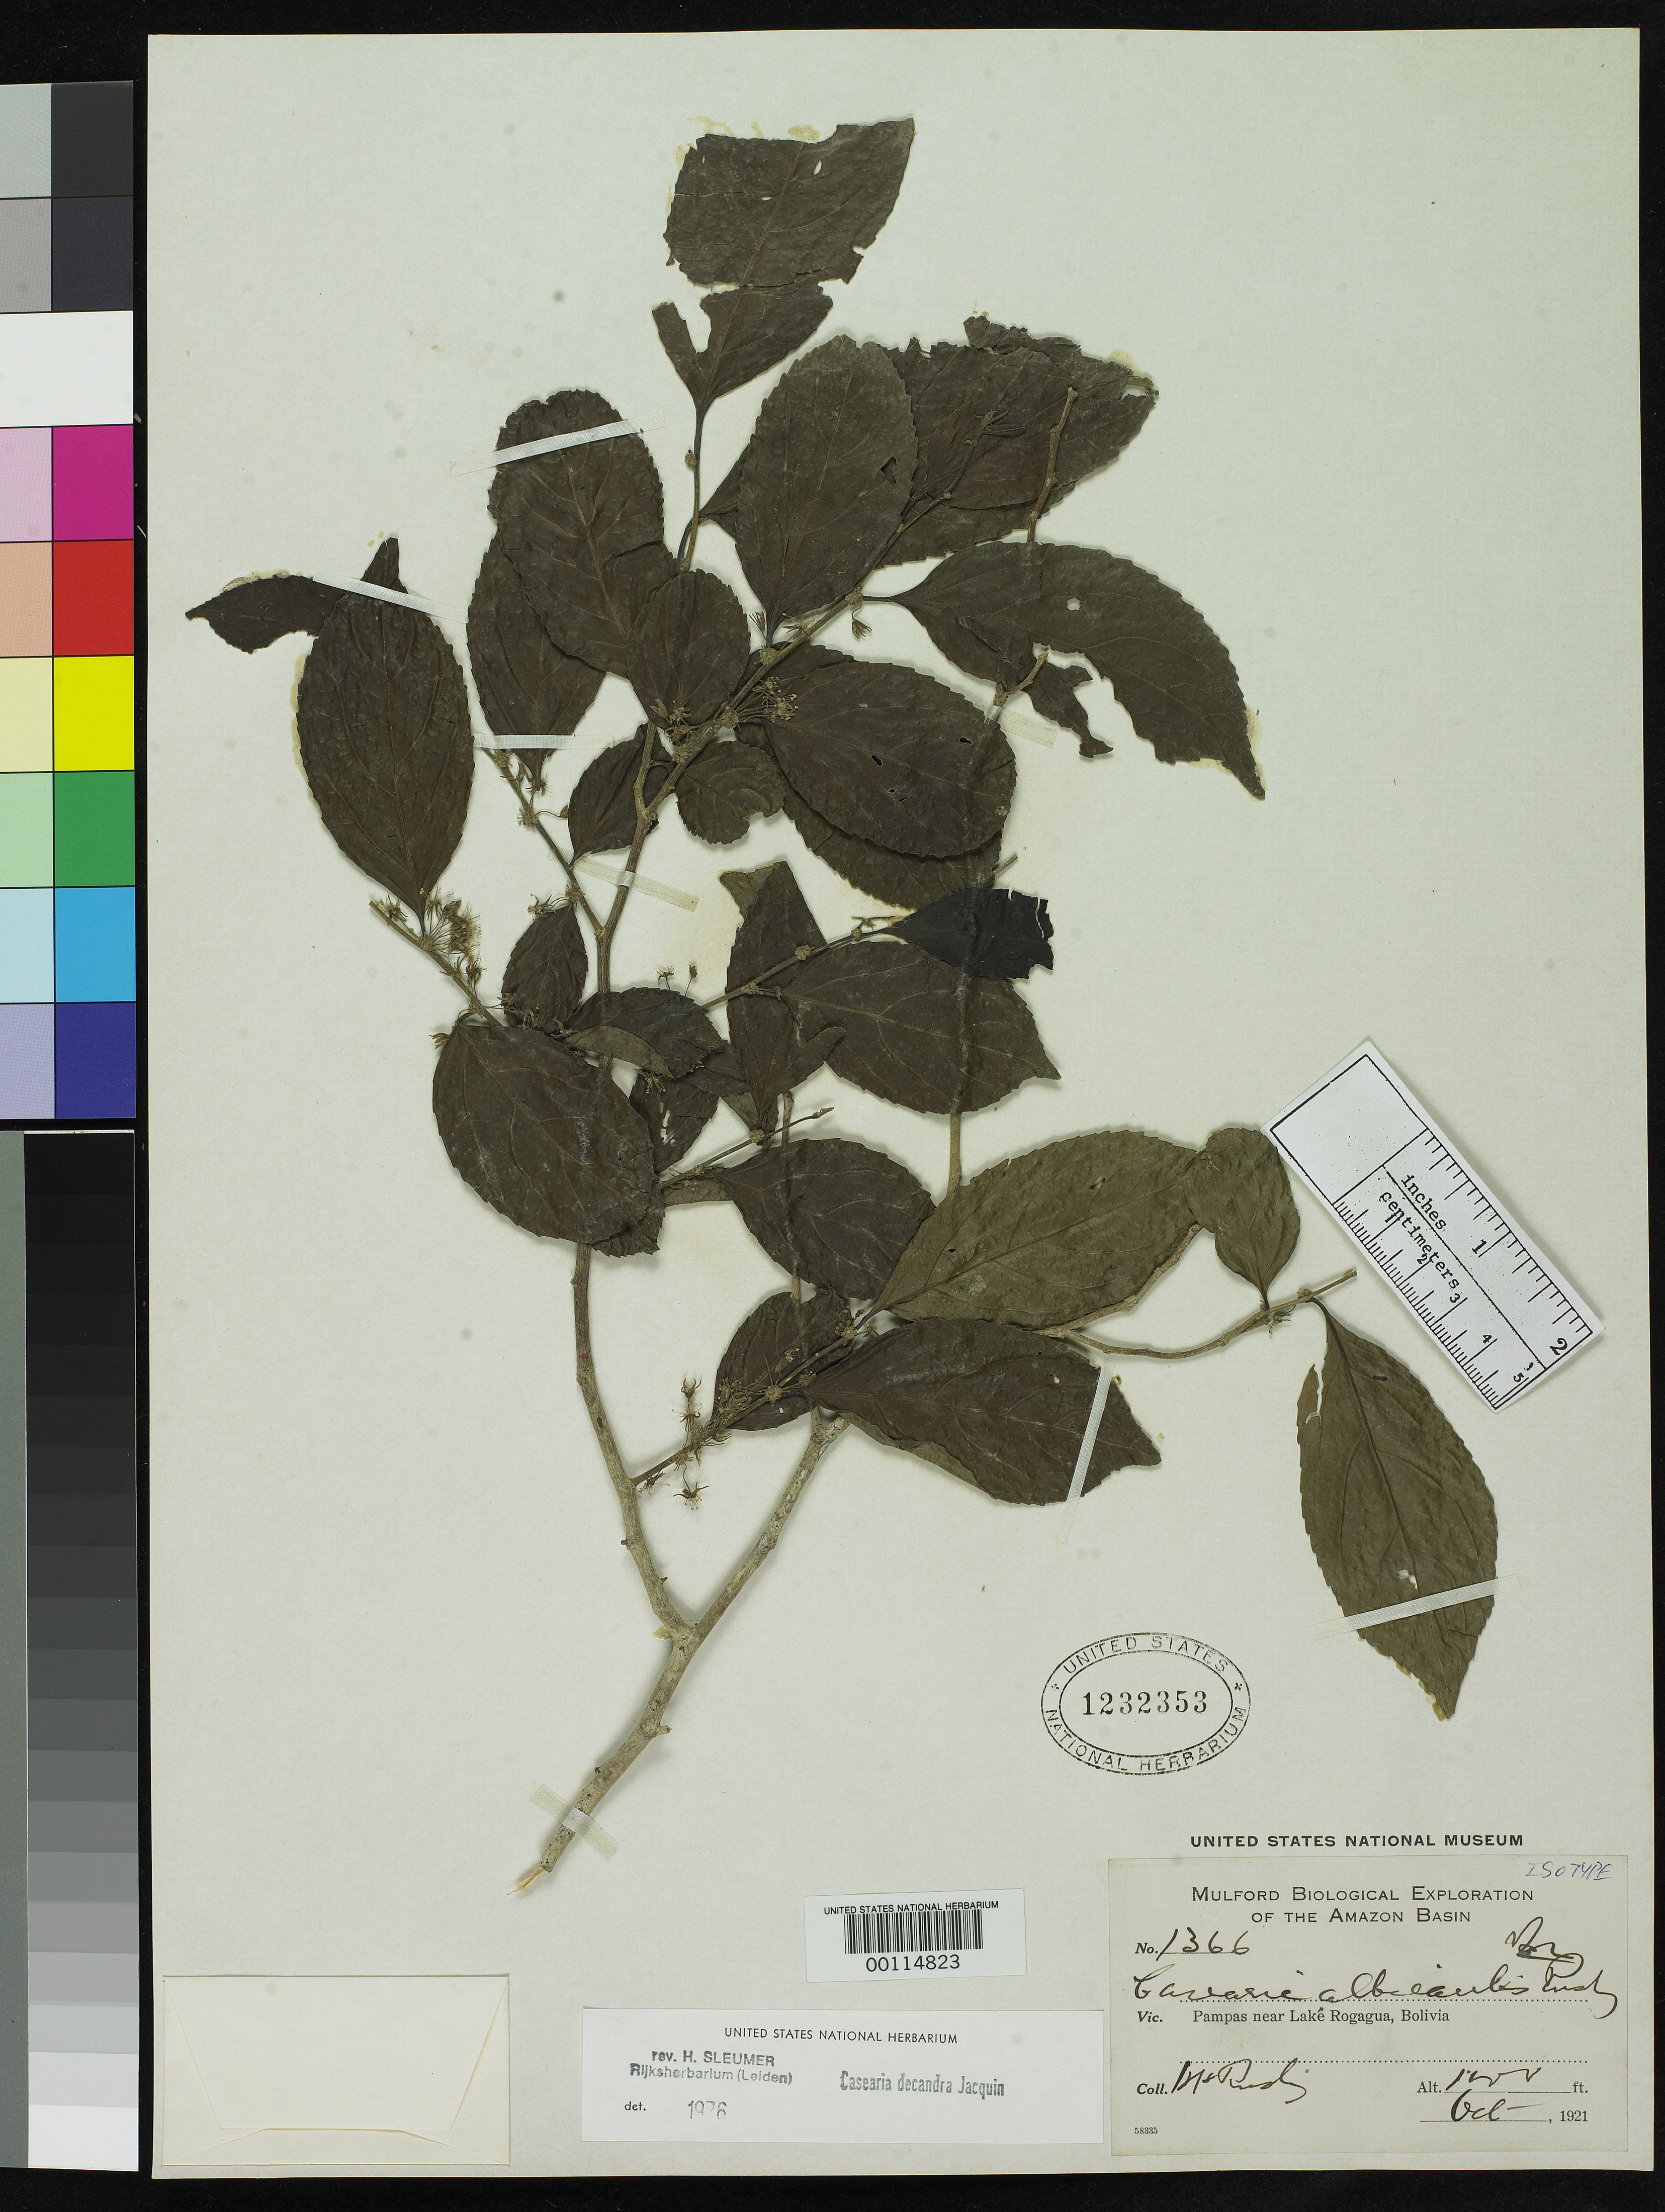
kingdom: Plantae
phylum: Tracheophyta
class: Magnoliopsida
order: Malpighiales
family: Salicaceae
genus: Casearia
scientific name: Casearia albicaulis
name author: Rusby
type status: Isotype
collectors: H. H. Rusby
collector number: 1366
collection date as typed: Oct. 1921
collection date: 1921-10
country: Bolivia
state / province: Beni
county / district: José Ballivián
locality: Pampas near Lake Rogagua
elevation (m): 305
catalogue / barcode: US 1232353